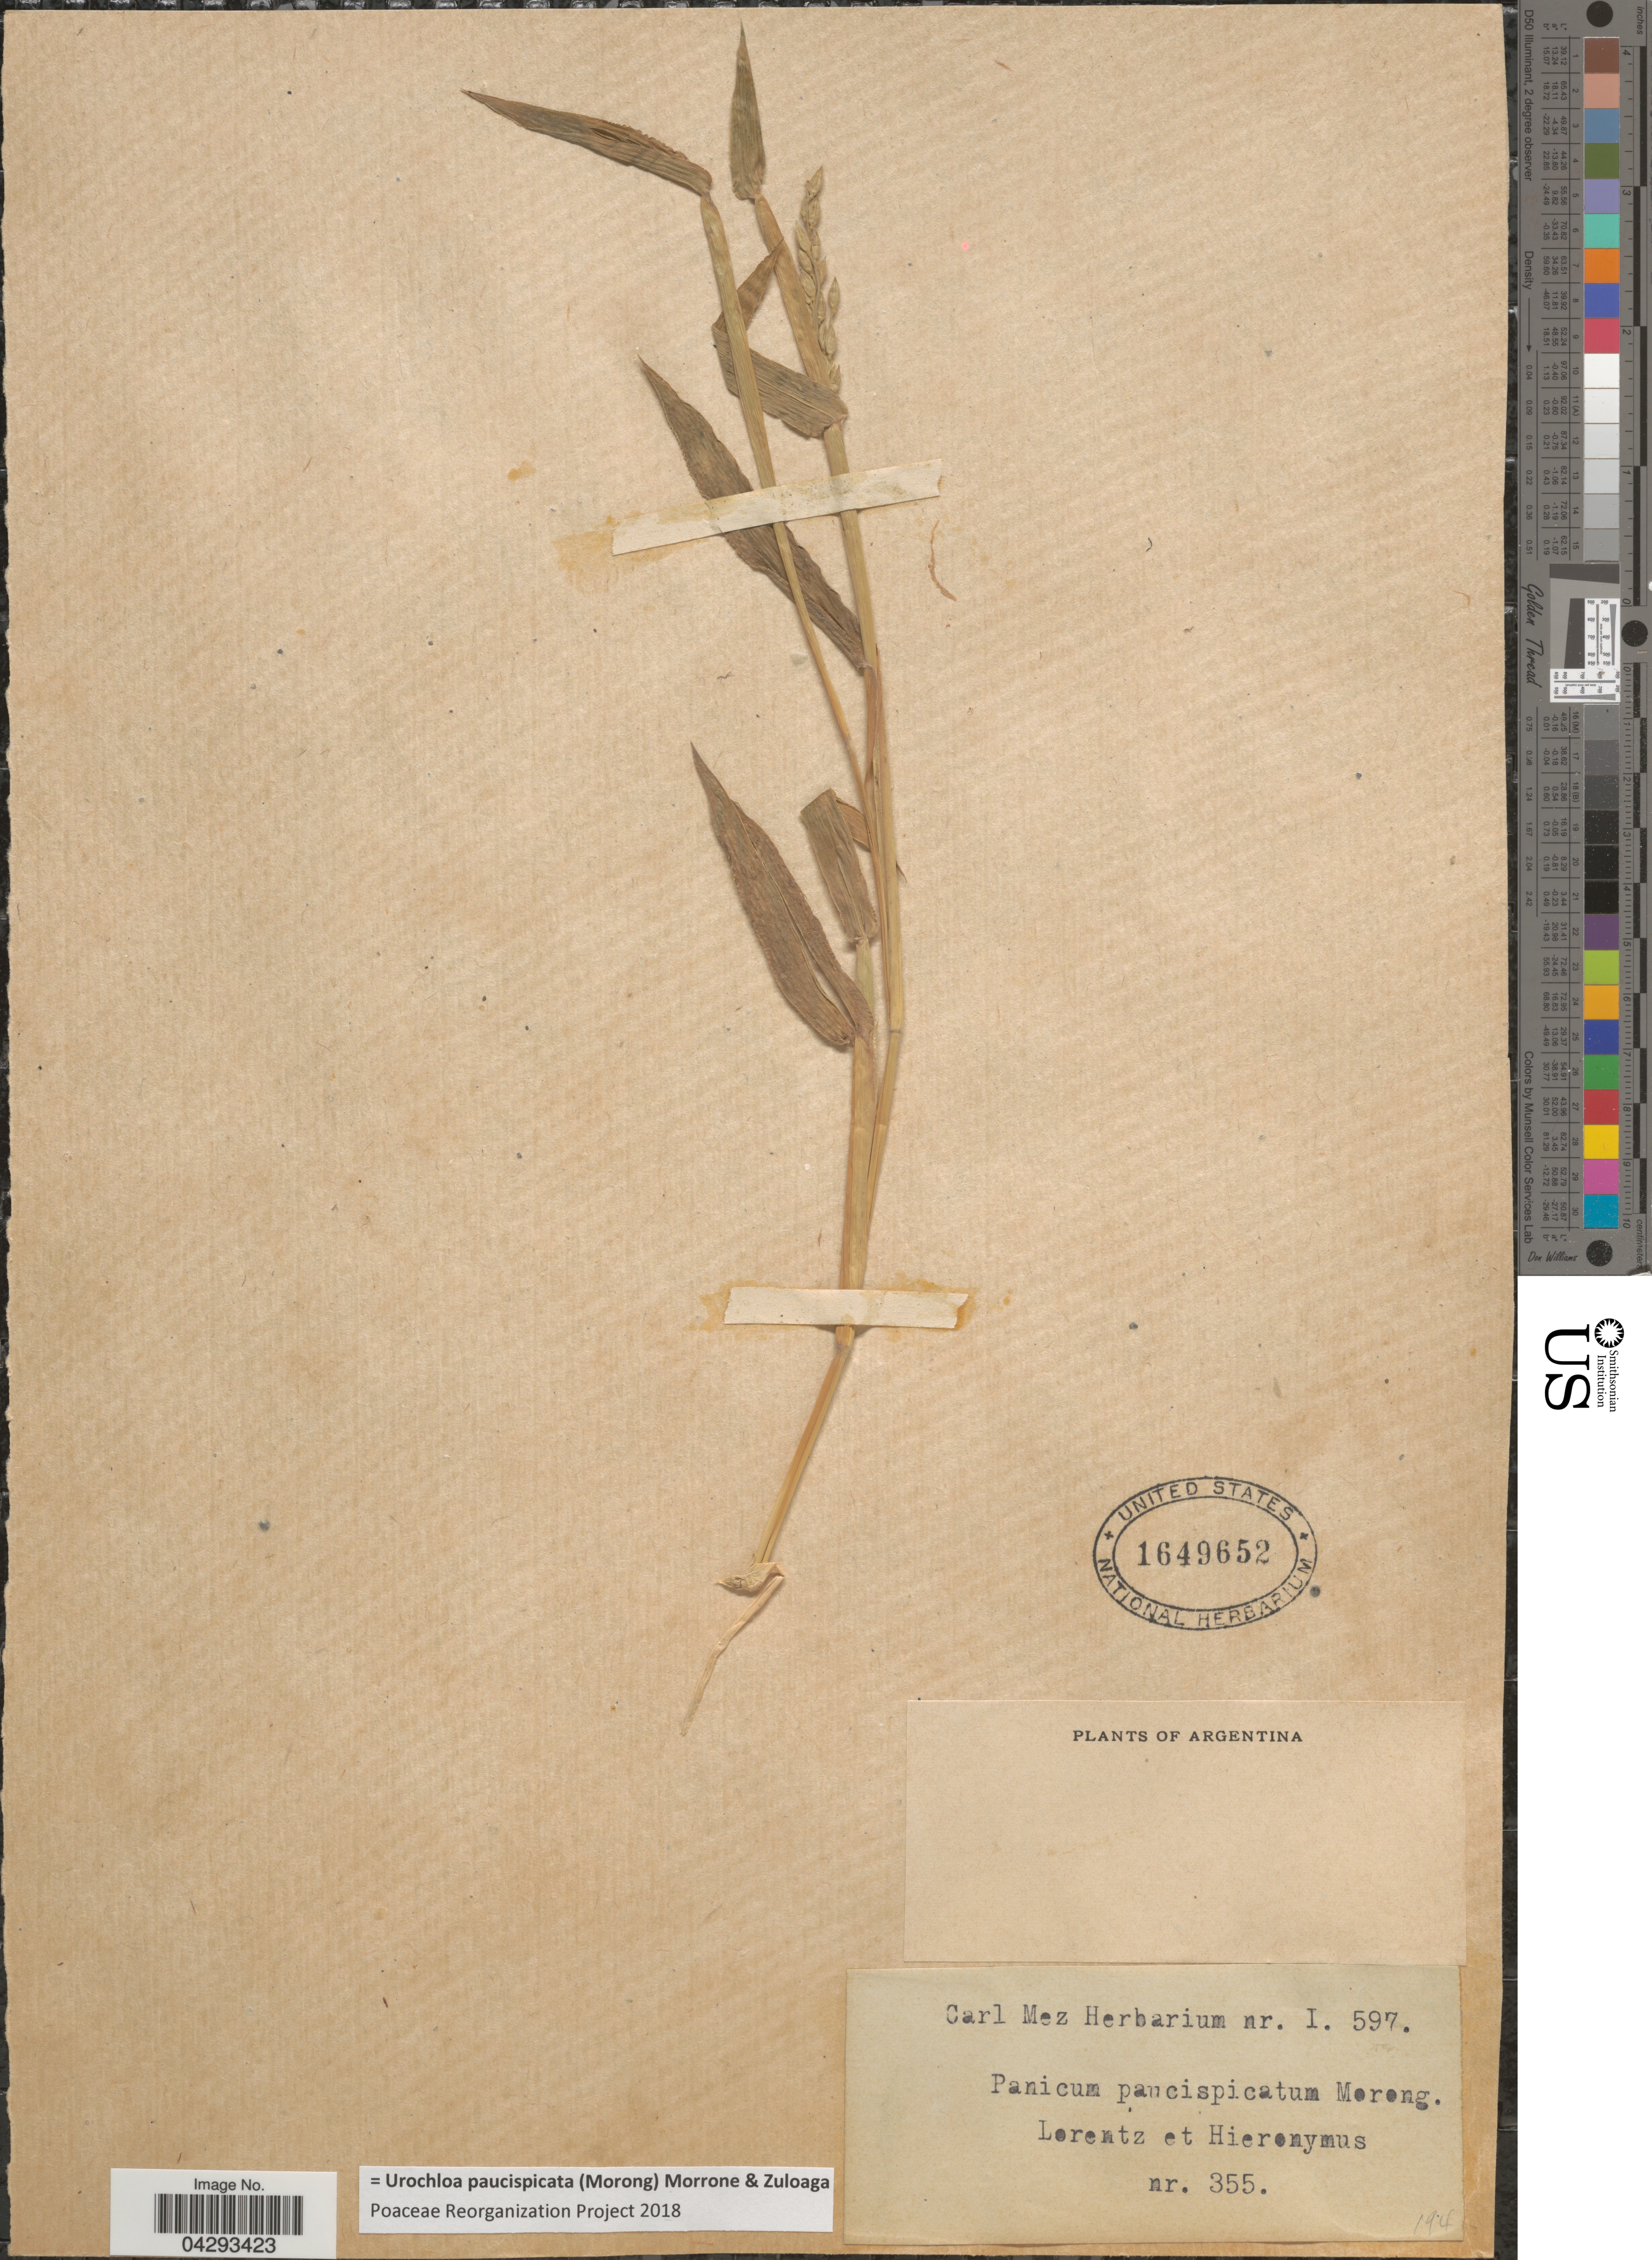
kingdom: Plantae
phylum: Tracheophyta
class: Liliopsida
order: Poales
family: Poaceae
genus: Urochloa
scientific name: Urochloa paucispicata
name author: (Morong) Morrone & Zuloaga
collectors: -. Lorentz & -. Hieronymus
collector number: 355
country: Argentina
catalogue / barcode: US 1649652